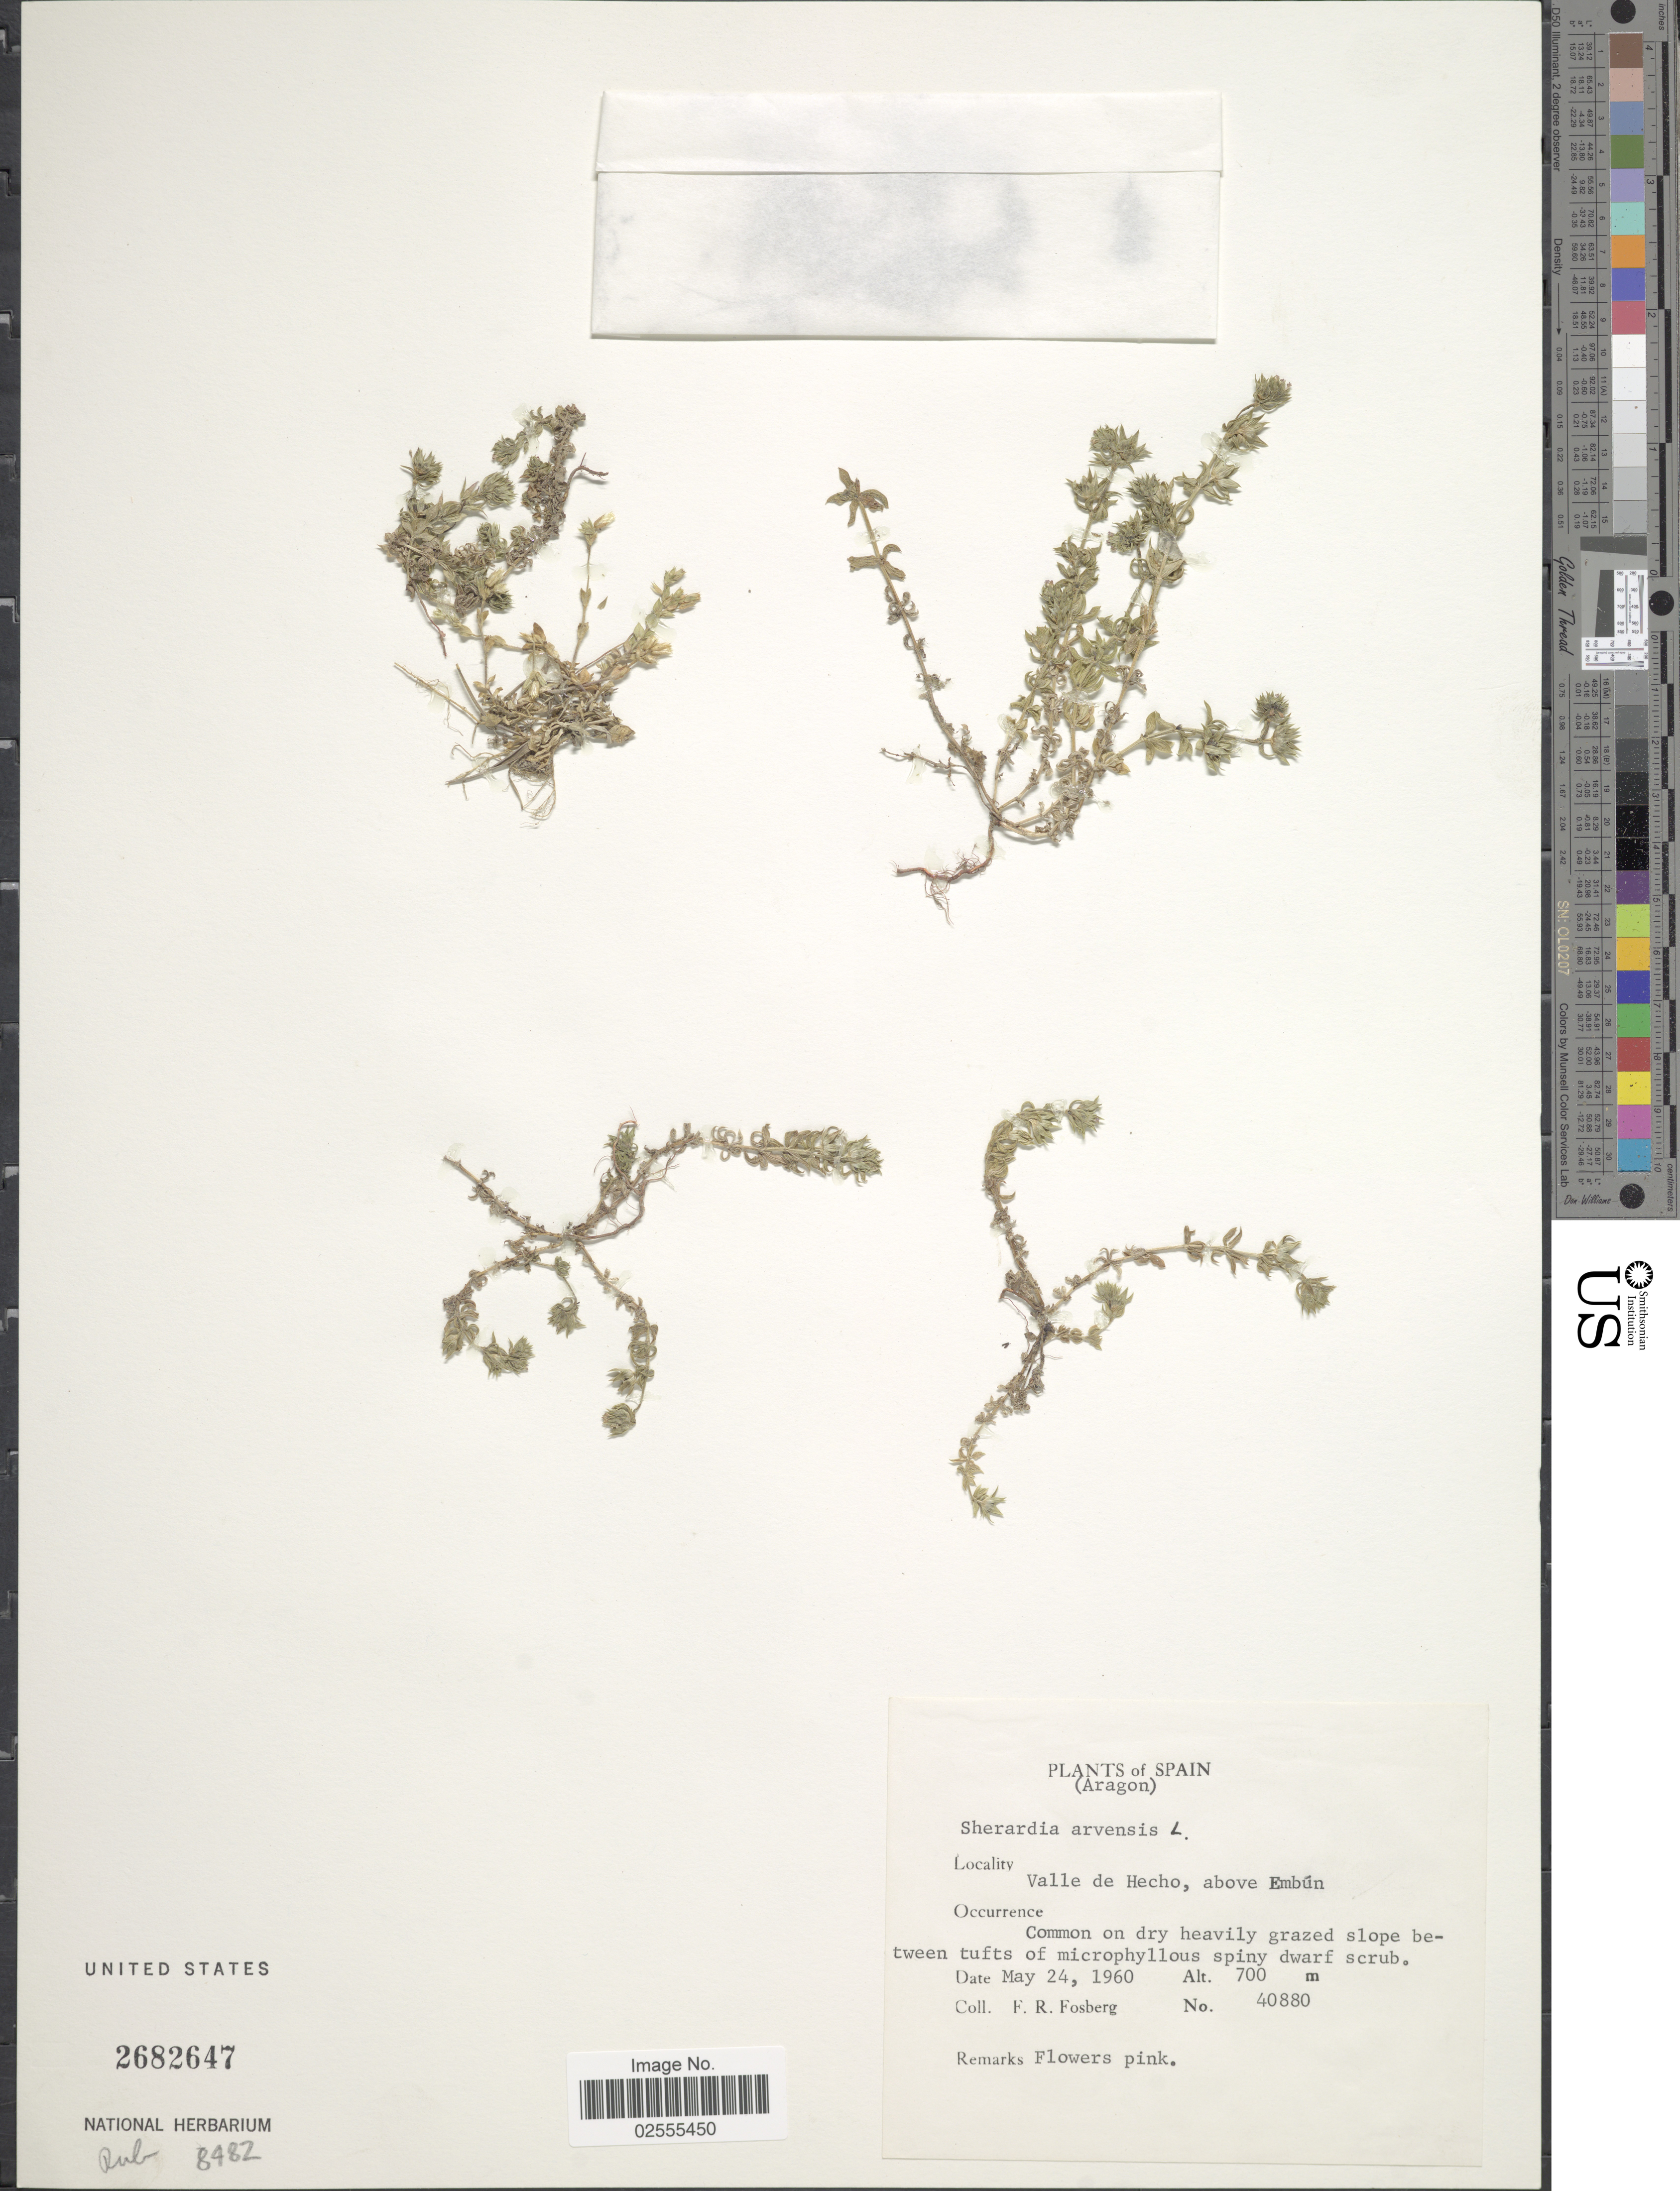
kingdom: Plantae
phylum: Tracheophyta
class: Magnoliopsida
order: Gentianales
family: Rubiaceae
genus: Sherardia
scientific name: Sherardia arvensis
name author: L.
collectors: F. R. Fosberg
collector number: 40880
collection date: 1960-05-24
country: Spain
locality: (Aragon), Valle de Hecho, above Embdun, common on slope.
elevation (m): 700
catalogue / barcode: US 2682647